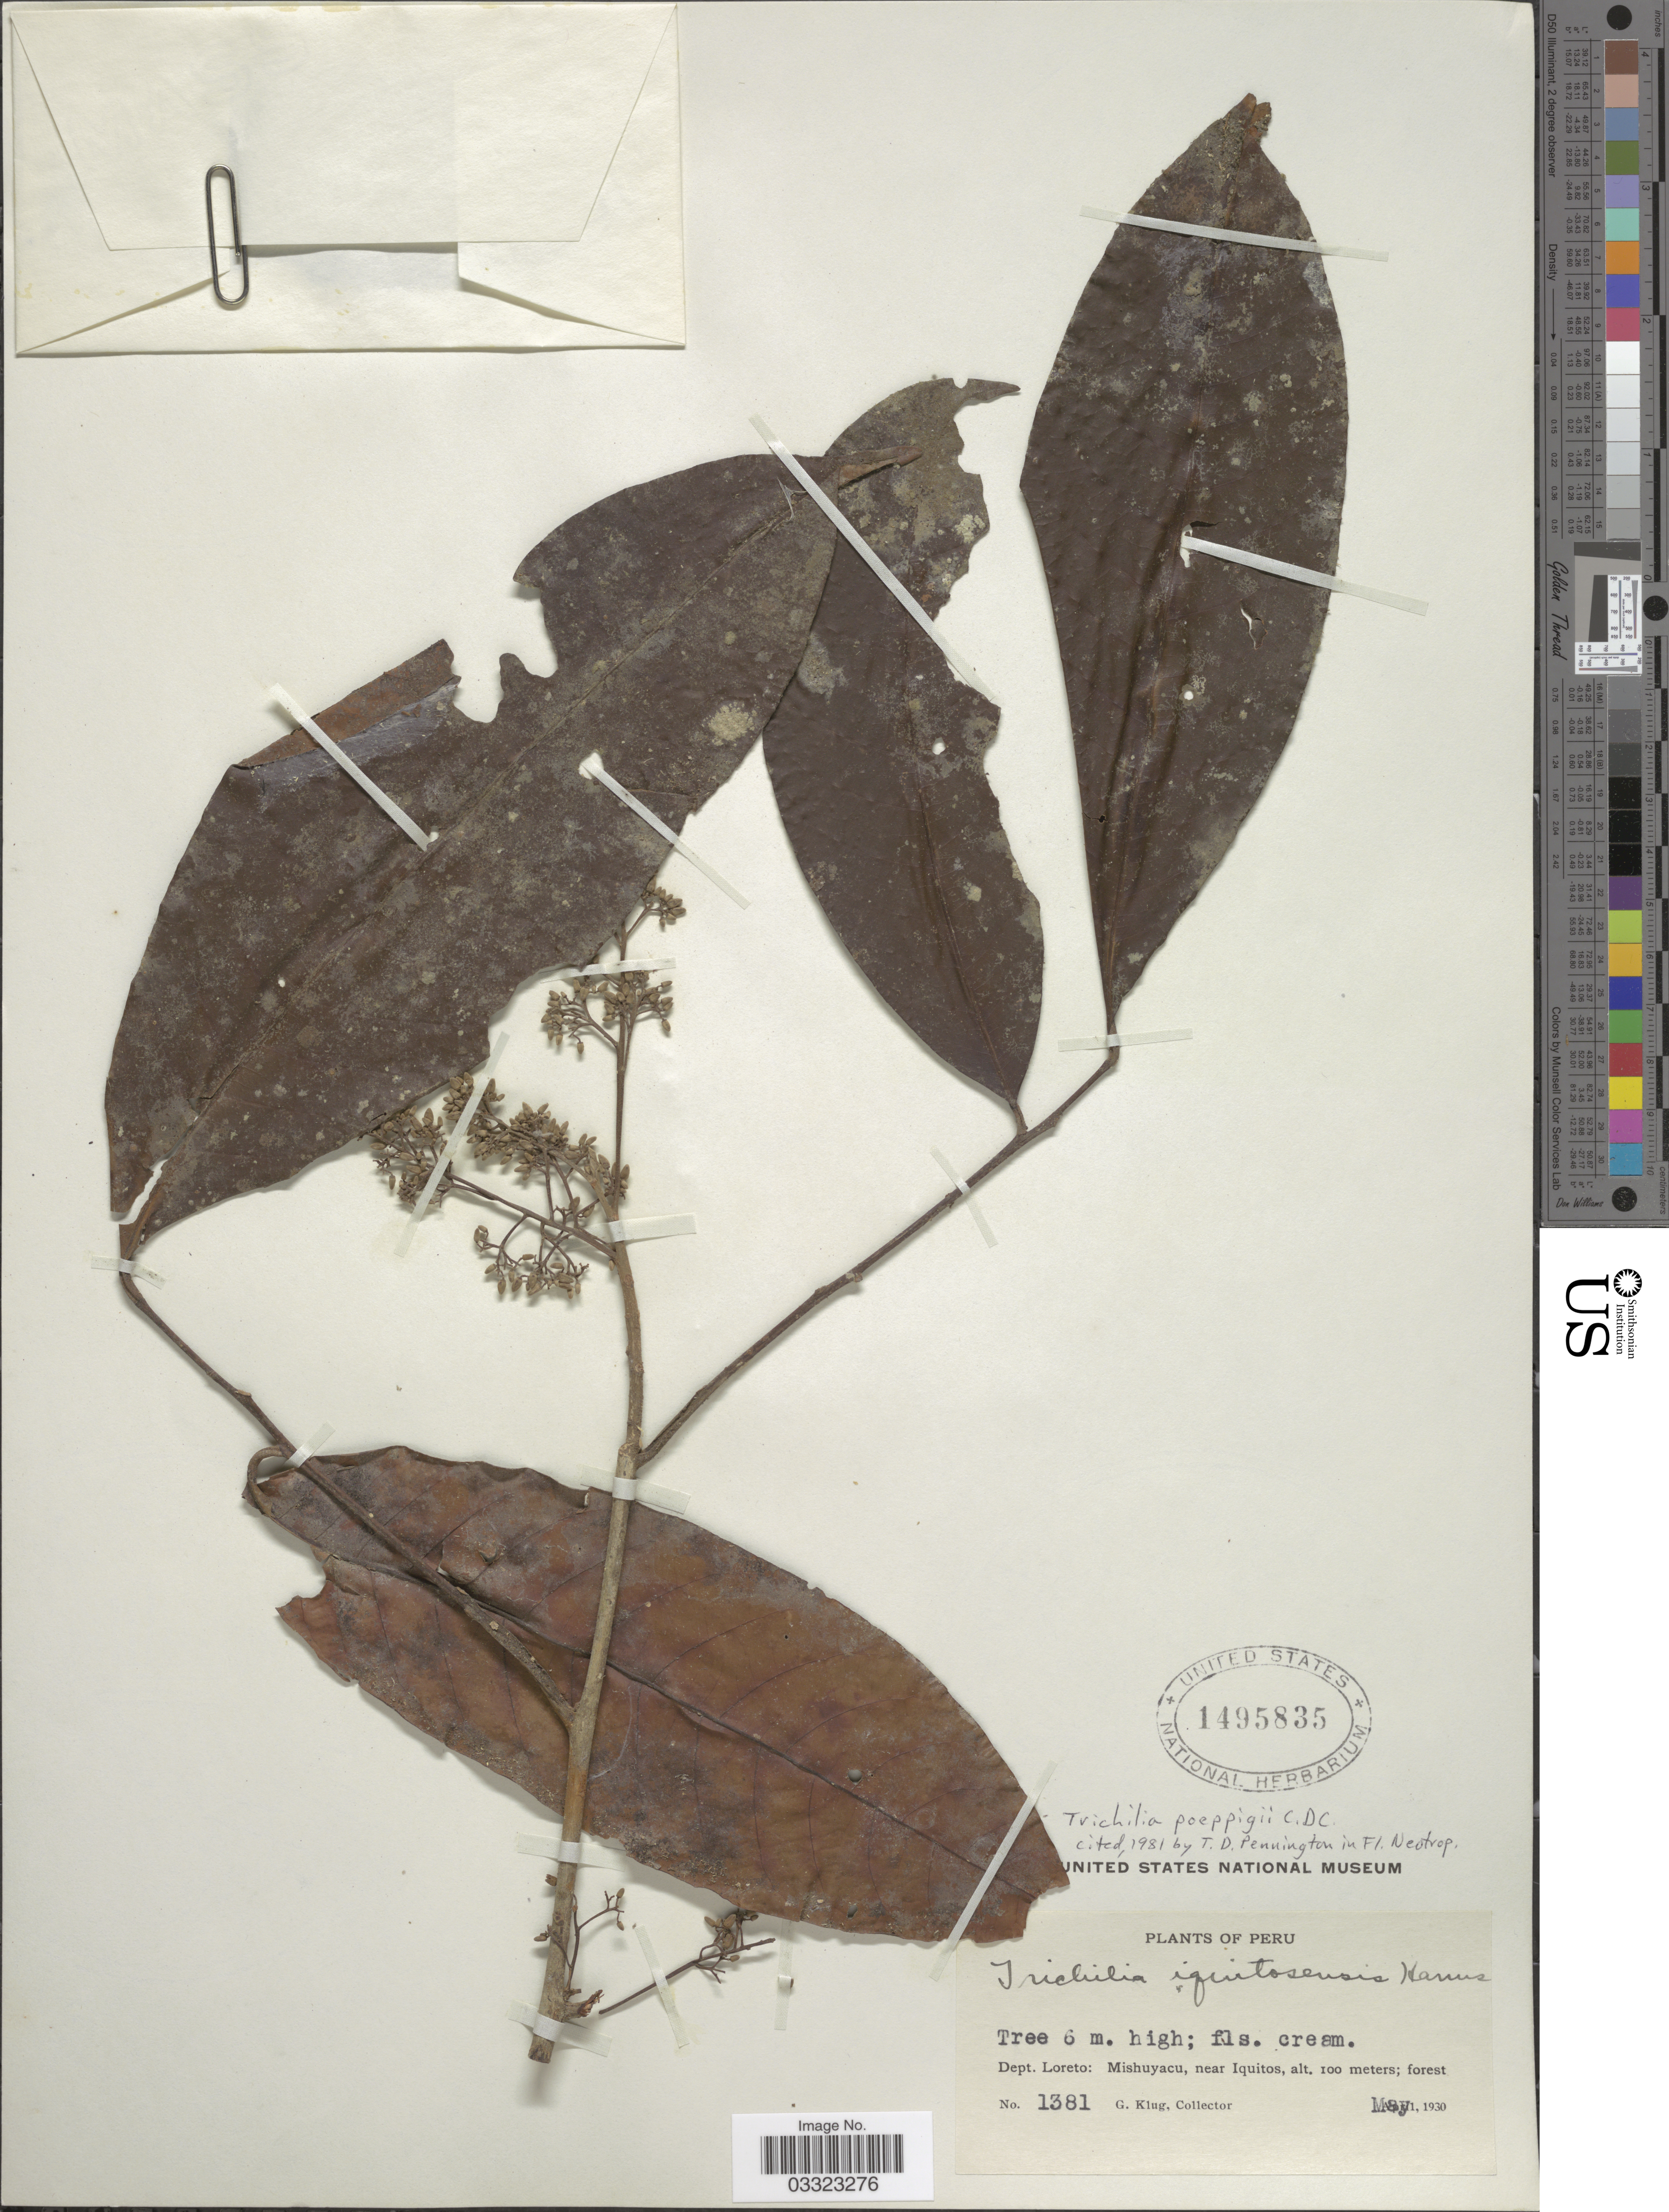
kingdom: Plantae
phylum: Tracheophyta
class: Magnoliopsida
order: Sapindales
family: Meliaceae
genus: Trichilia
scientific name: Trichilia poeppigii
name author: C. DC.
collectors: G. Klug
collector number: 1381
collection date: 1930-05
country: Peru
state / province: Loreto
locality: Dept. Loreto: Mishuyacu, near Iquitos.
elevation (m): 100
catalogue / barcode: US 1495835